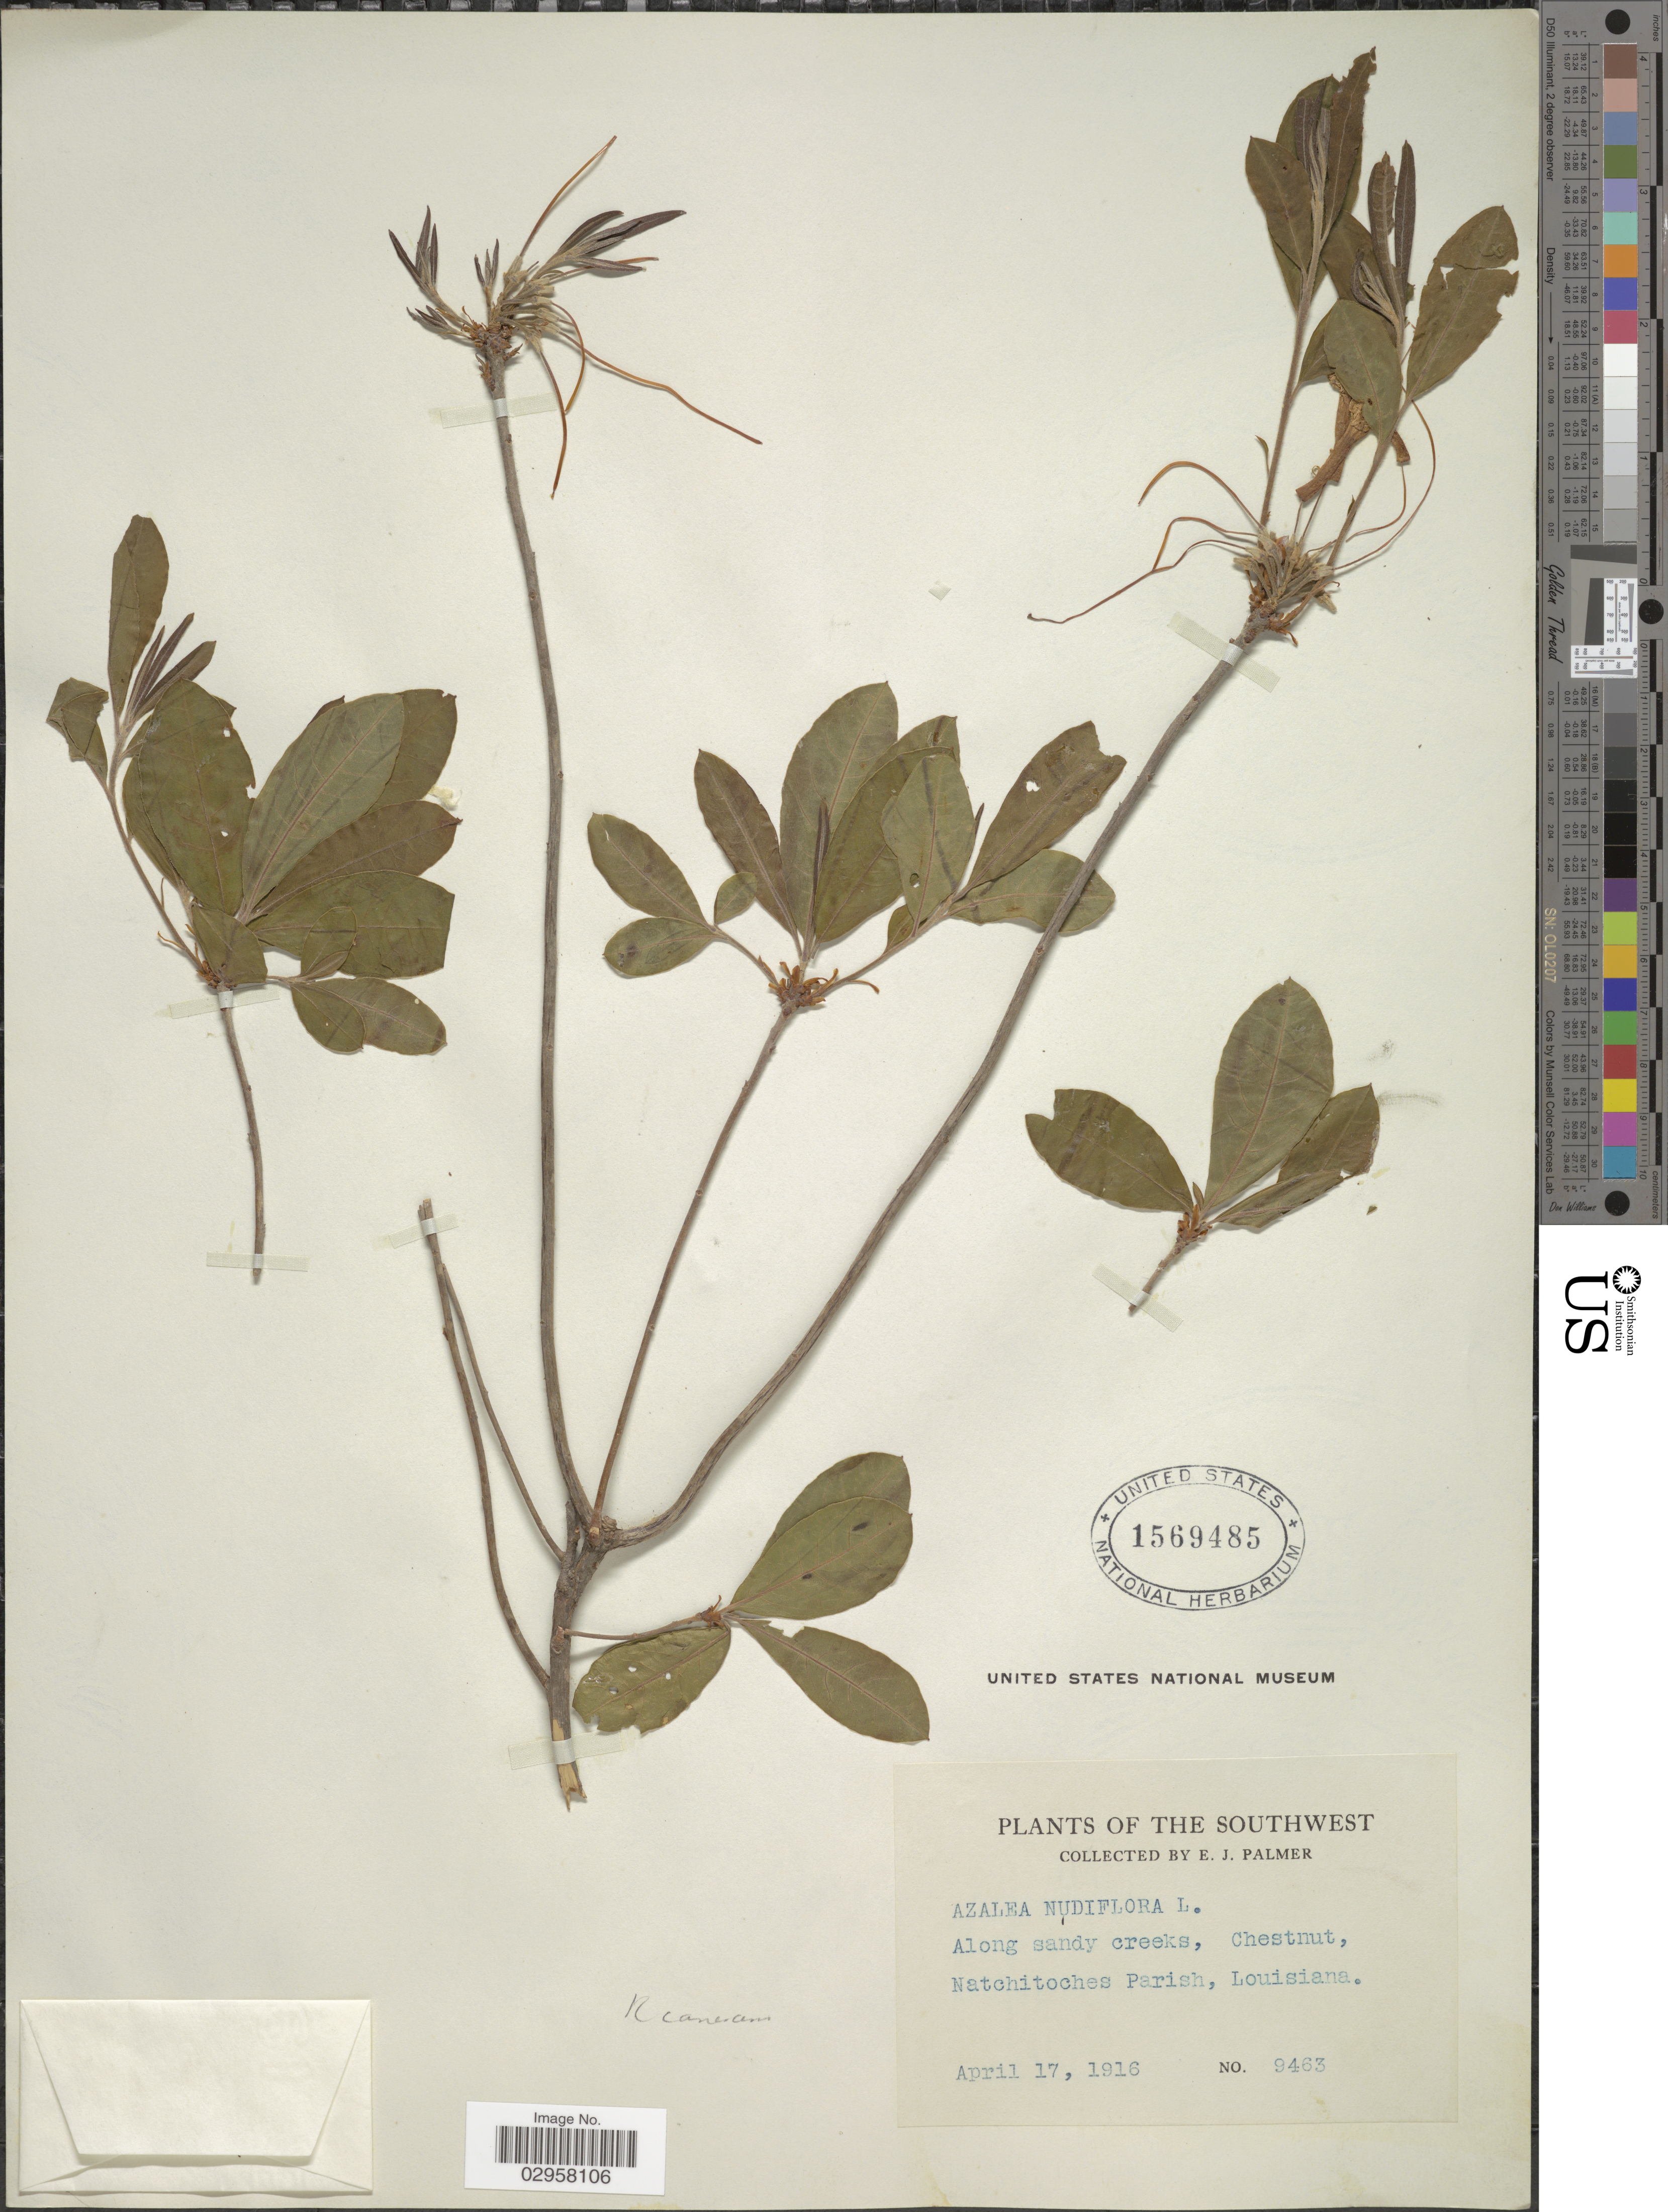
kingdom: Plantae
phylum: Tracheophyta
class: Magnoliopsida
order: Ericales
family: Ericaceae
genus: Rhododendron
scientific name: Rhododendron canescens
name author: (Michx.) Sweet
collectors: E. J. Palmer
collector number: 9463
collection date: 1916-04-17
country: United States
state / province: Louisiana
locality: Southwest. Chestnut, Natchitoches Parish.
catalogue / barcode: US 1569485